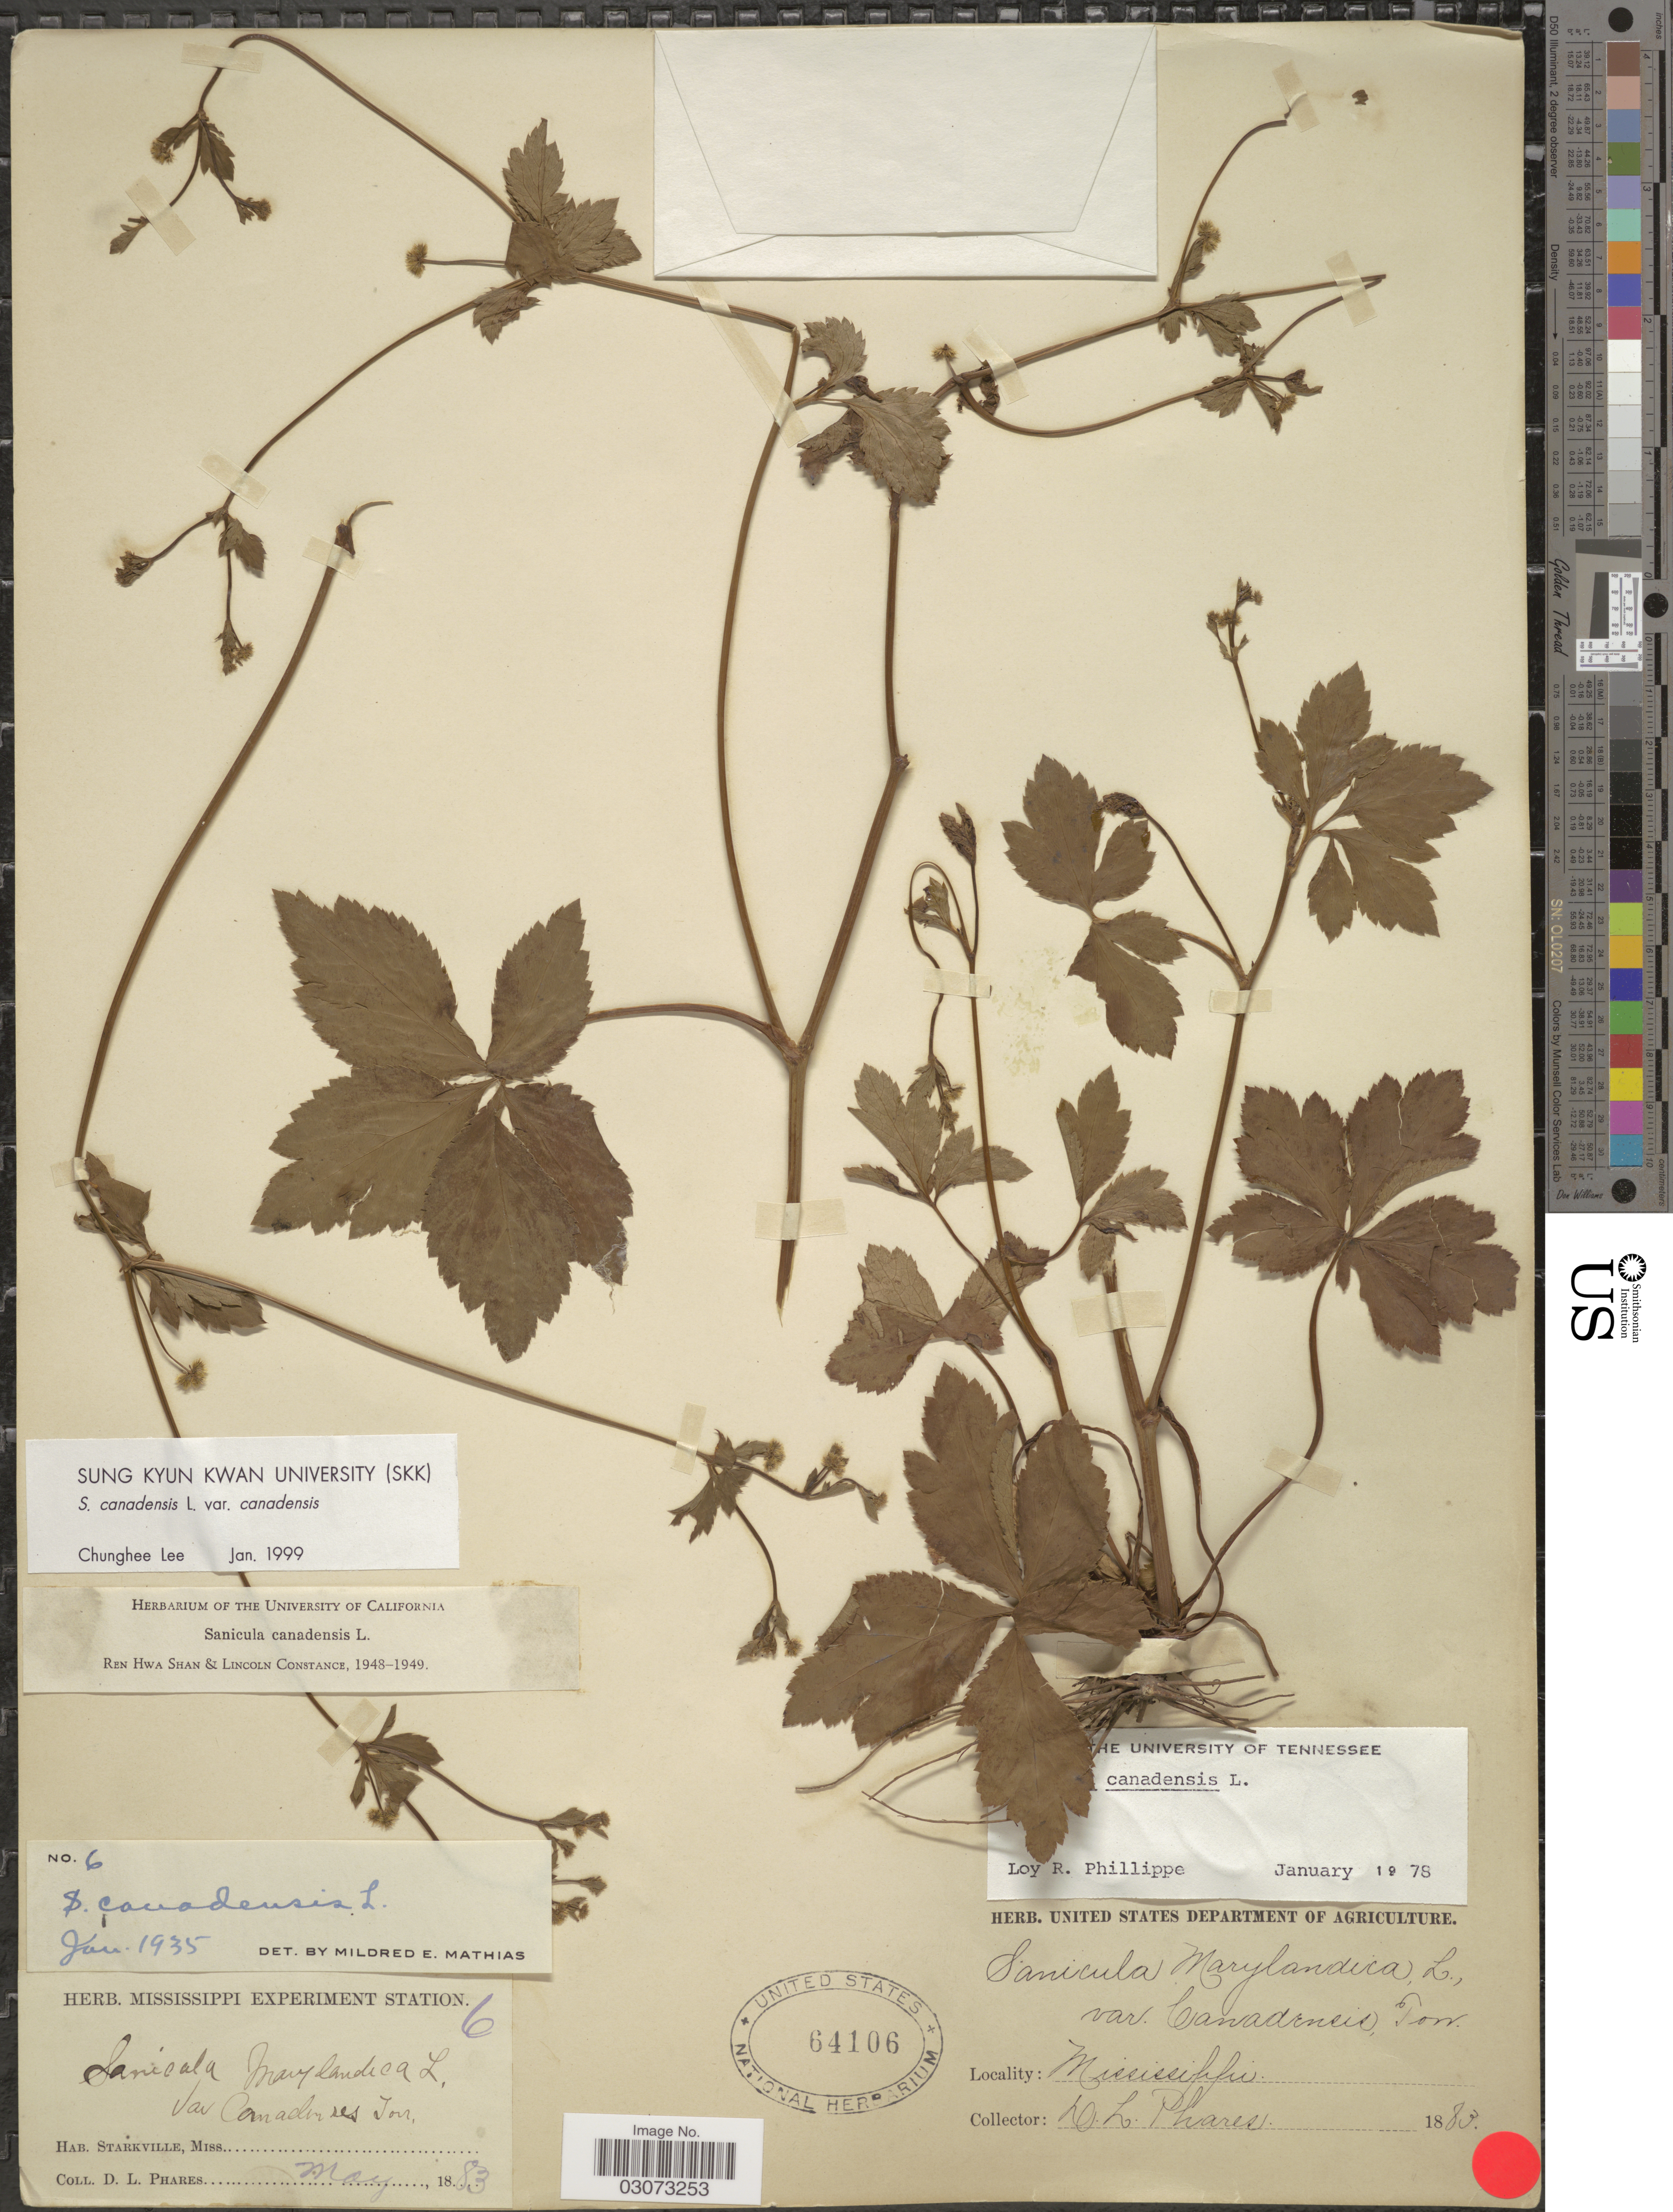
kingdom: Plantae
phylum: Tracheophyta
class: Magnoliopsida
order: Apiales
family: Apiaceae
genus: Sanicula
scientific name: Sanicula canadensis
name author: L.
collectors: D. Phares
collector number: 6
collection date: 1883-05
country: United States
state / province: Mississippi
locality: Starkville.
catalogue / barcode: US 64106